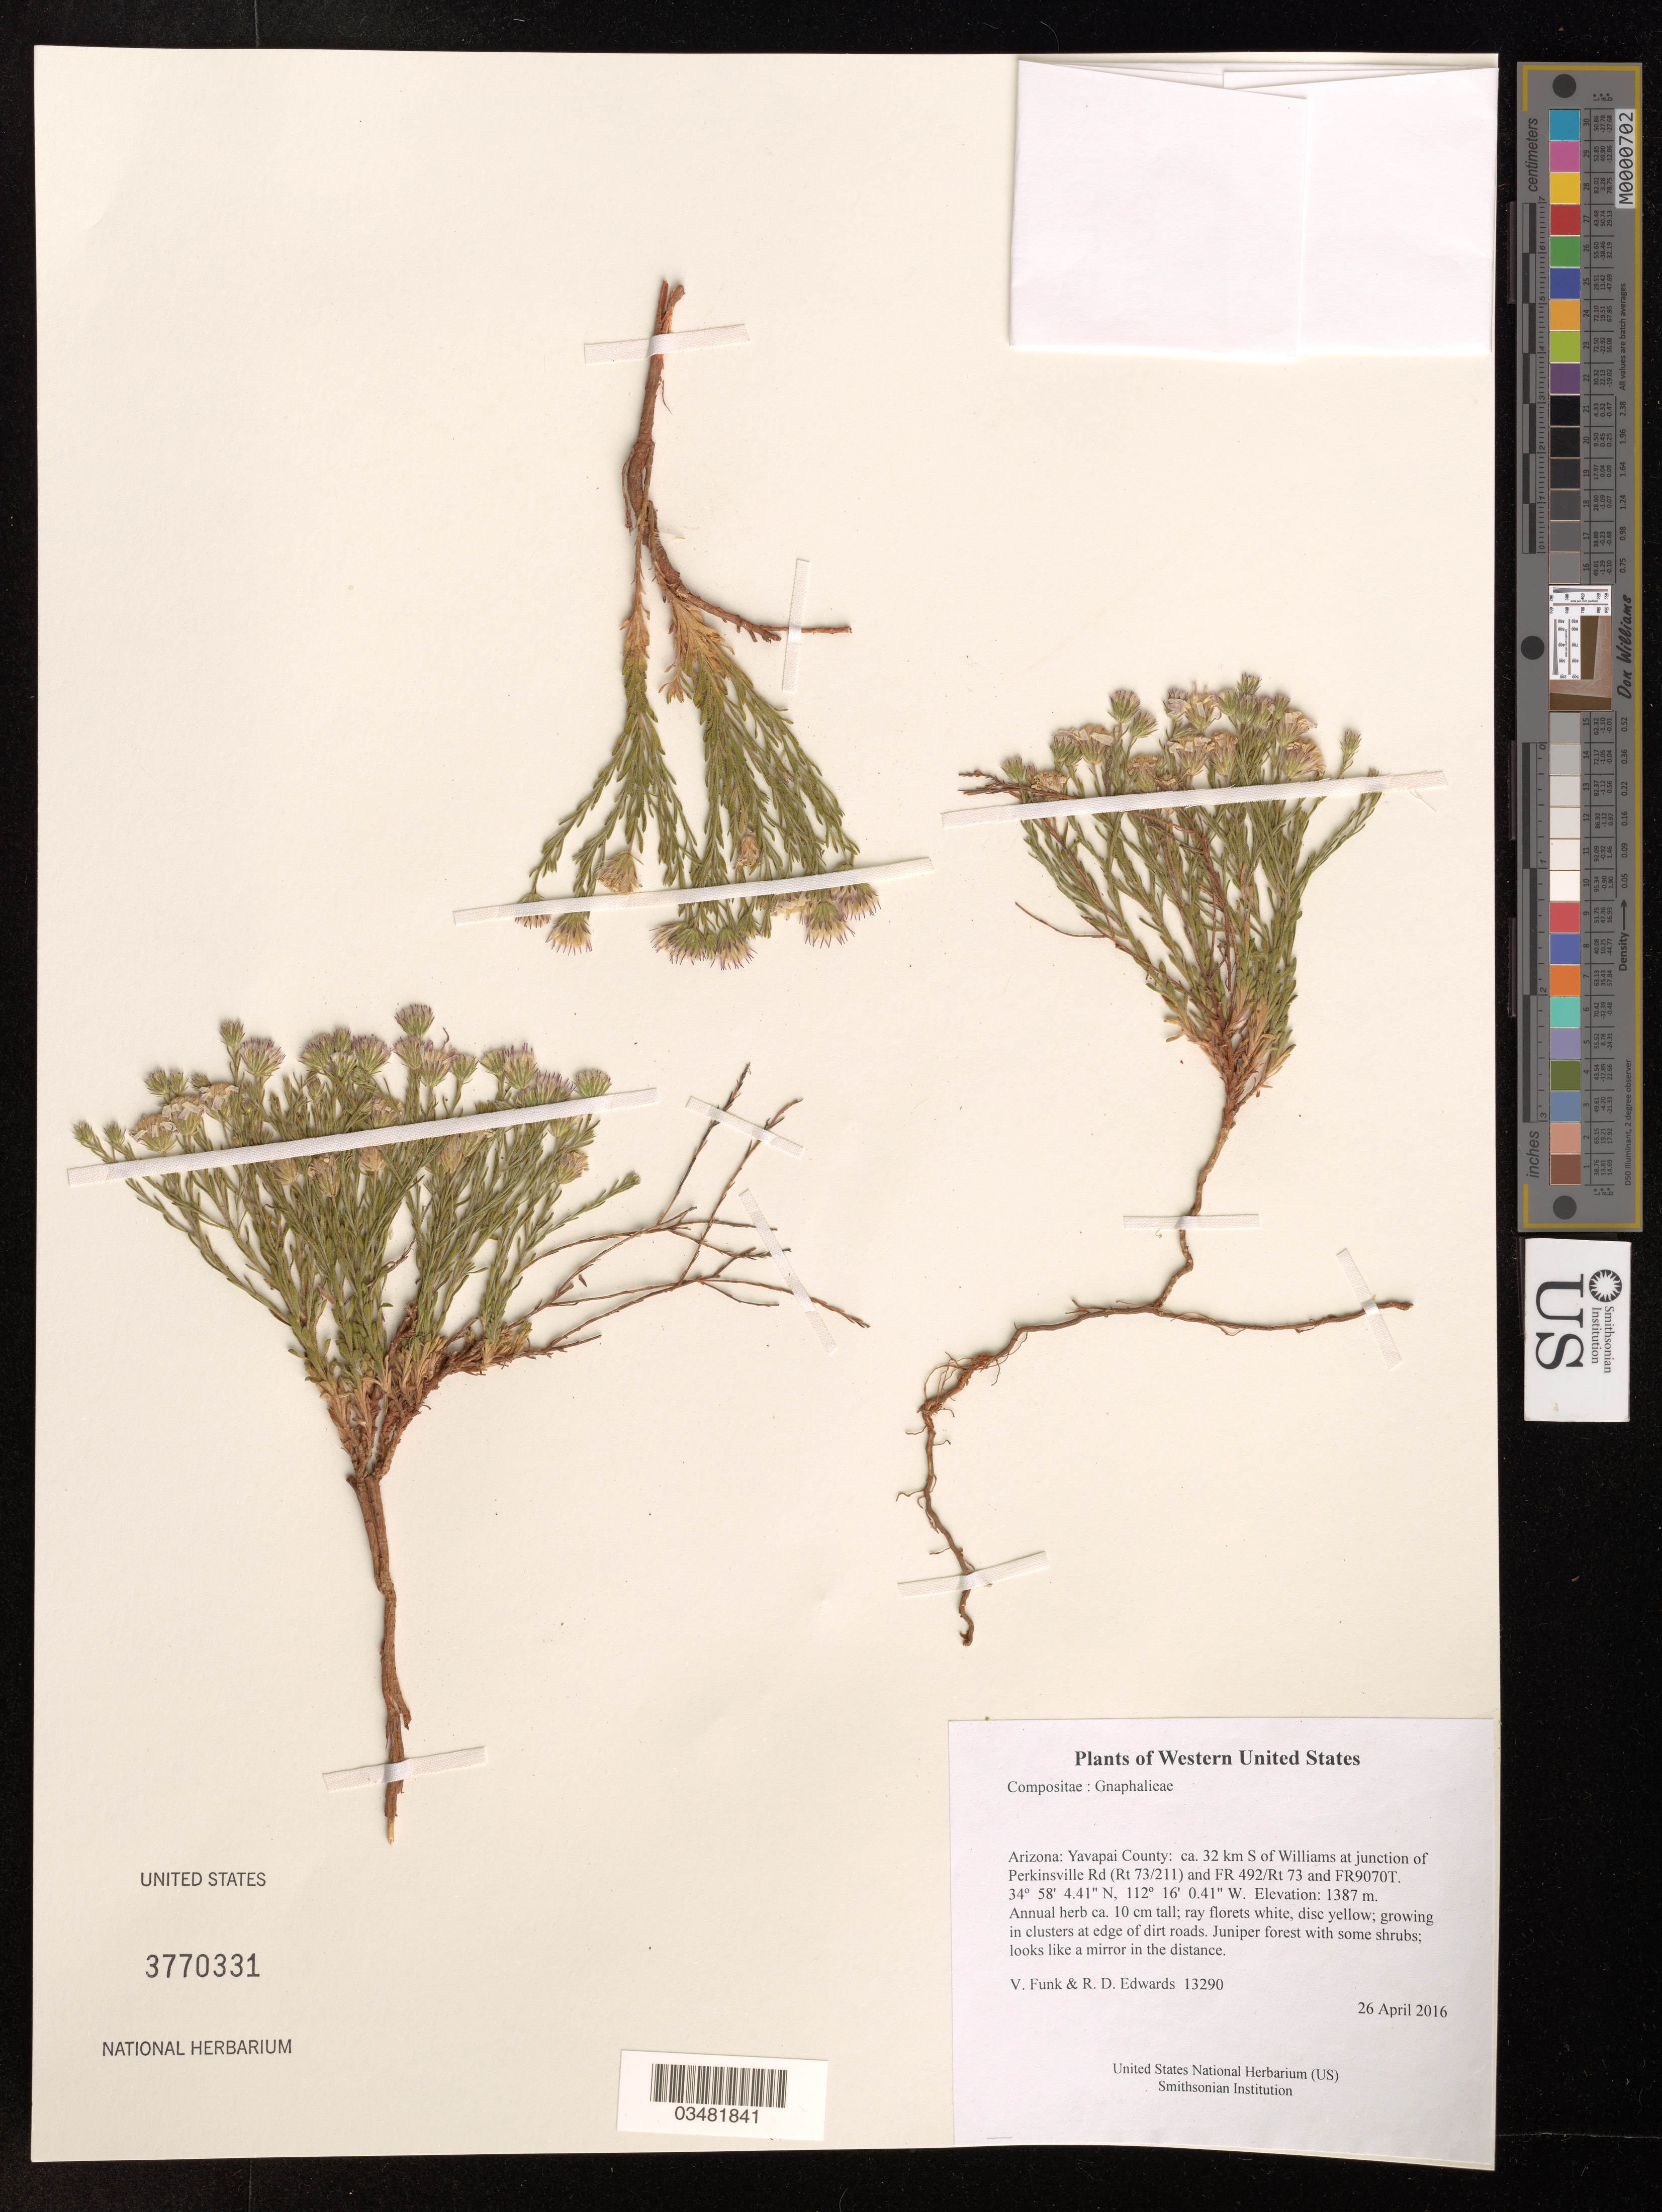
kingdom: Plantae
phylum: Tracheophyta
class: Magnoliopsida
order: Asterales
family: Asteraceae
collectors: R.D. Edwards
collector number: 13290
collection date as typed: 26 April 2016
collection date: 2016-04-26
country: United States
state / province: Arizona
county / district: Yavapai County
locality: ca. 32 km S of Williams at junction of Perkinsville Rd (Rt 73/211) and FR 492/Rt 73 and FR9070T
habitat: Juniper forest with some shrubs; looks like a mirror in the distance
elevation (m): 1387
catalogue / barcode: US 3770331